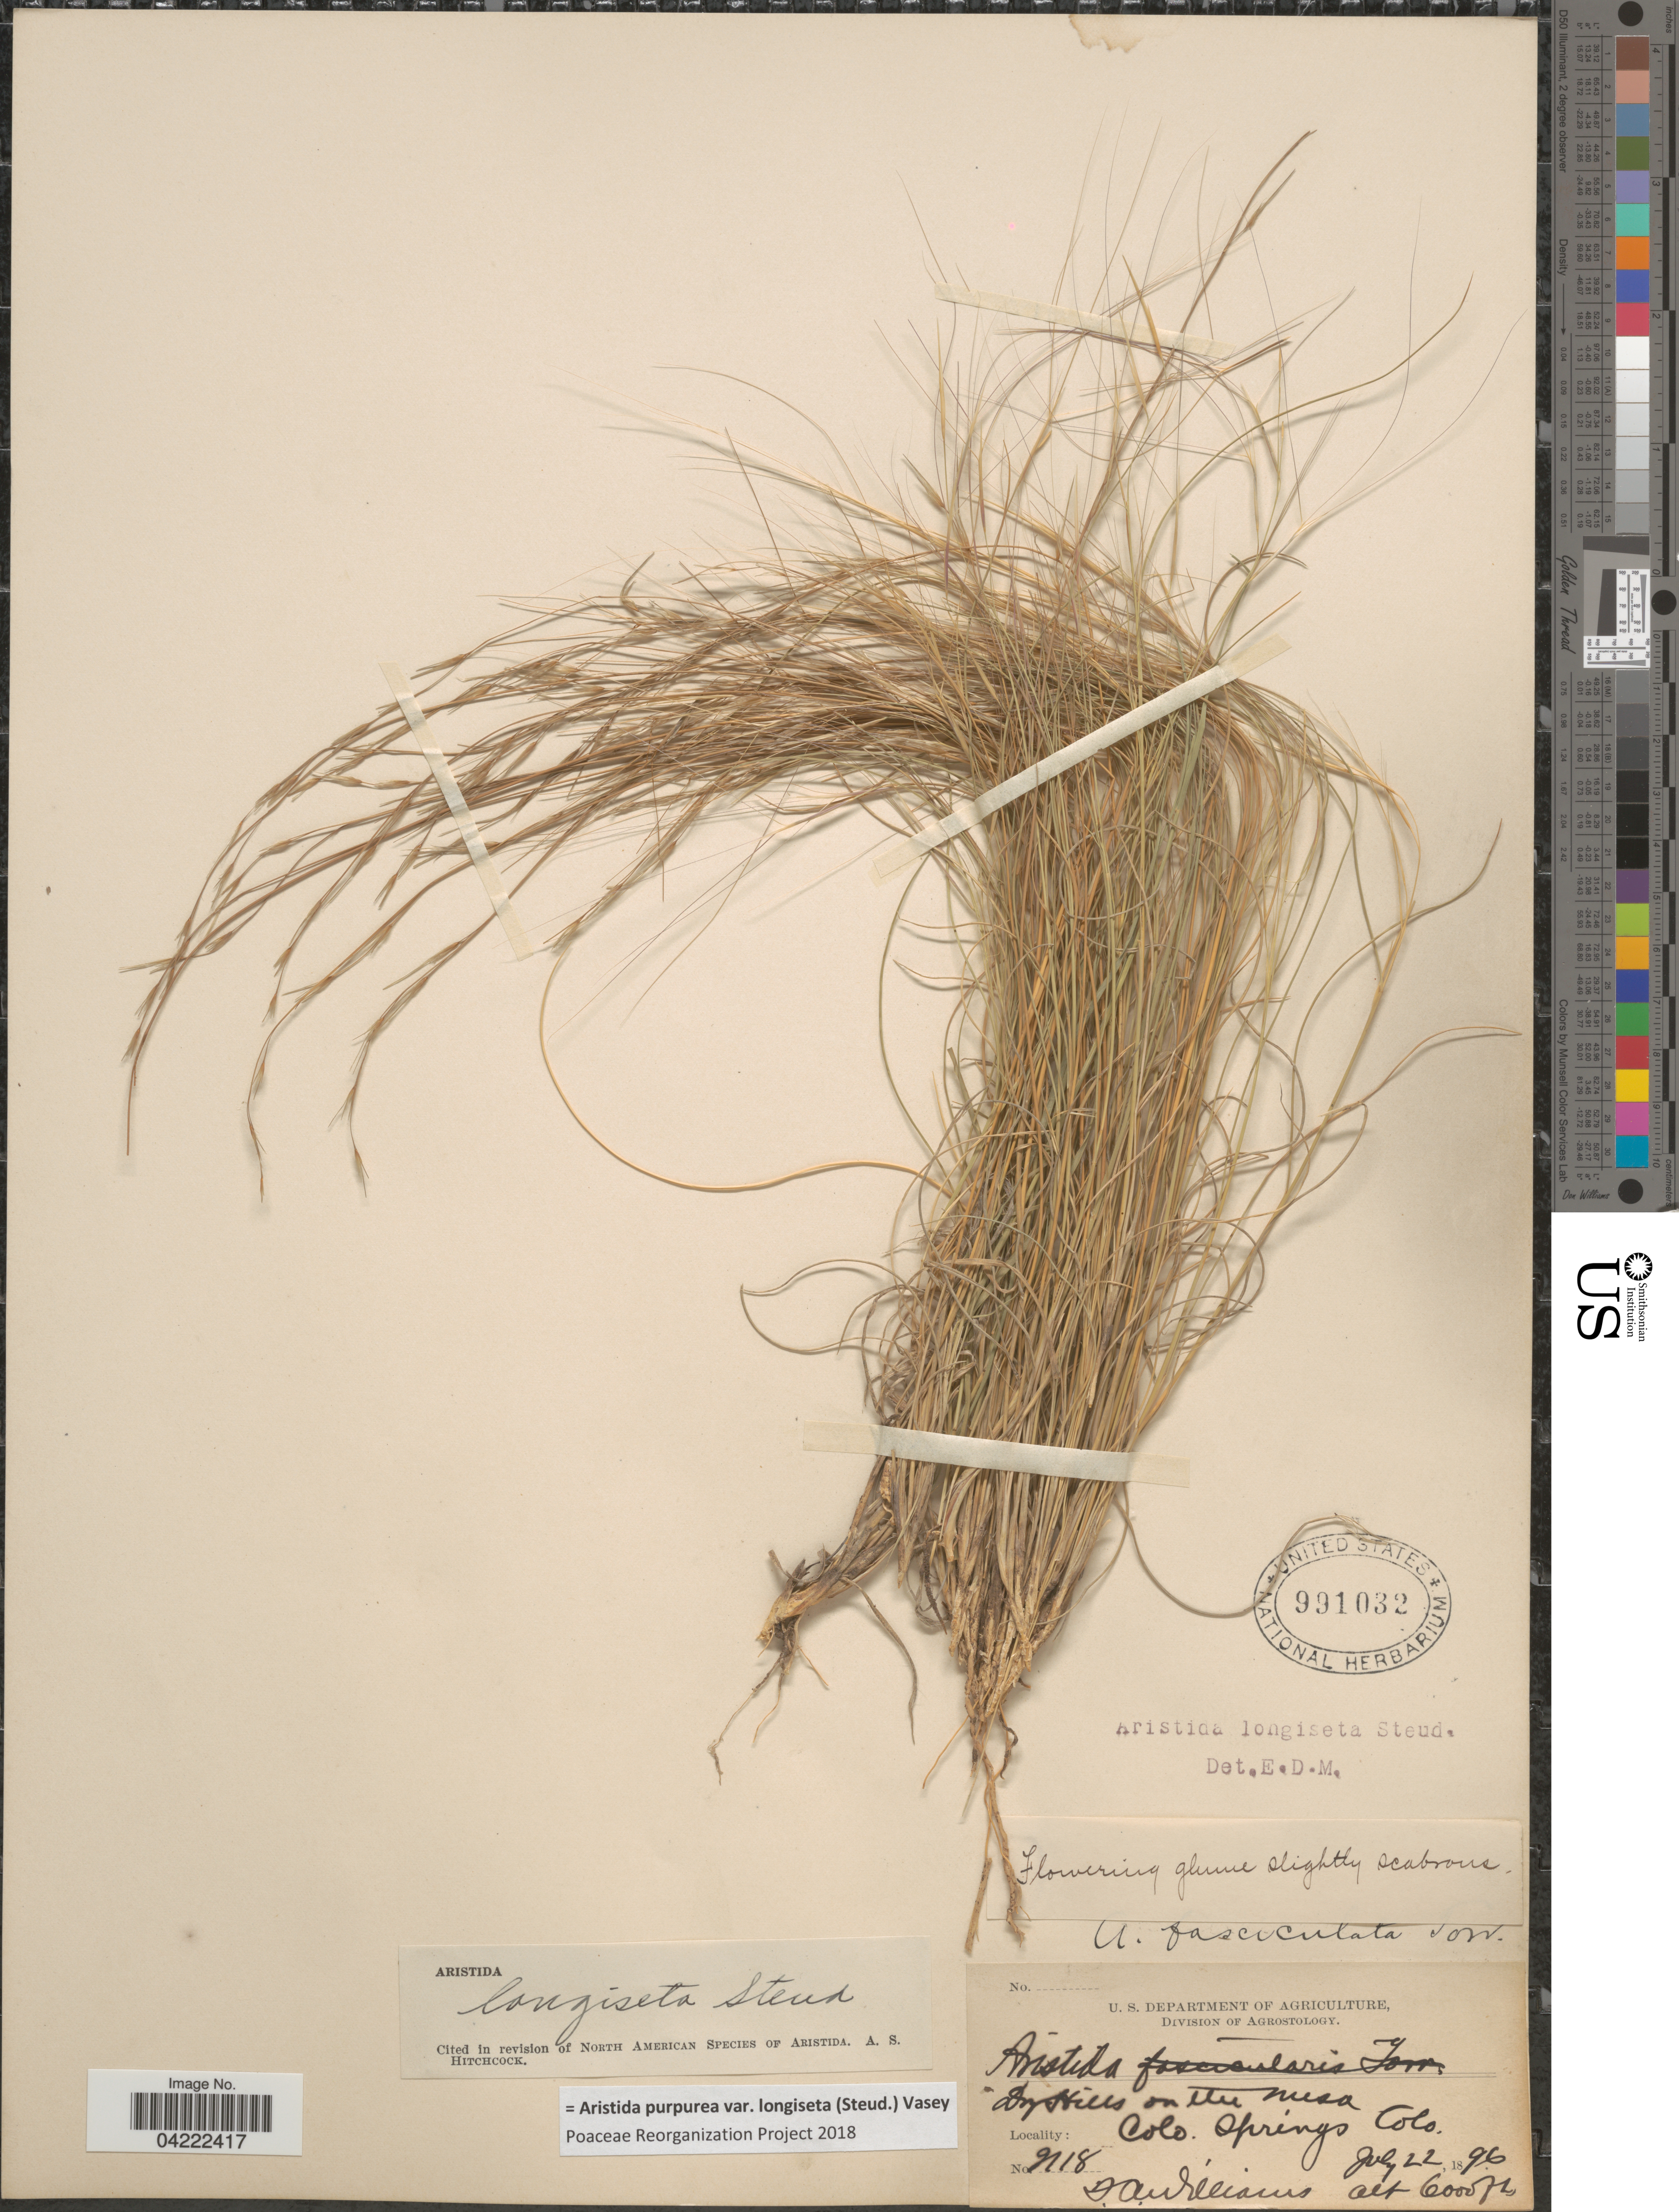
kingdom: Plantae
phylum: Tracheophyta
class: Liliopsida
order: Poales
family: Poaceae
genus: Aristida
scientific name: Aristida purpurea var. longiseta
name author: (Steud.) Vasey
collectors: T. Williams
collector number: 2118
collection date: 1896-07-22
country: United States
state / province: Colorado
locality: Dry Hills on the mesa. Colo. Springs.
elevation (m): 1829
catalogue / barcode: US 991032